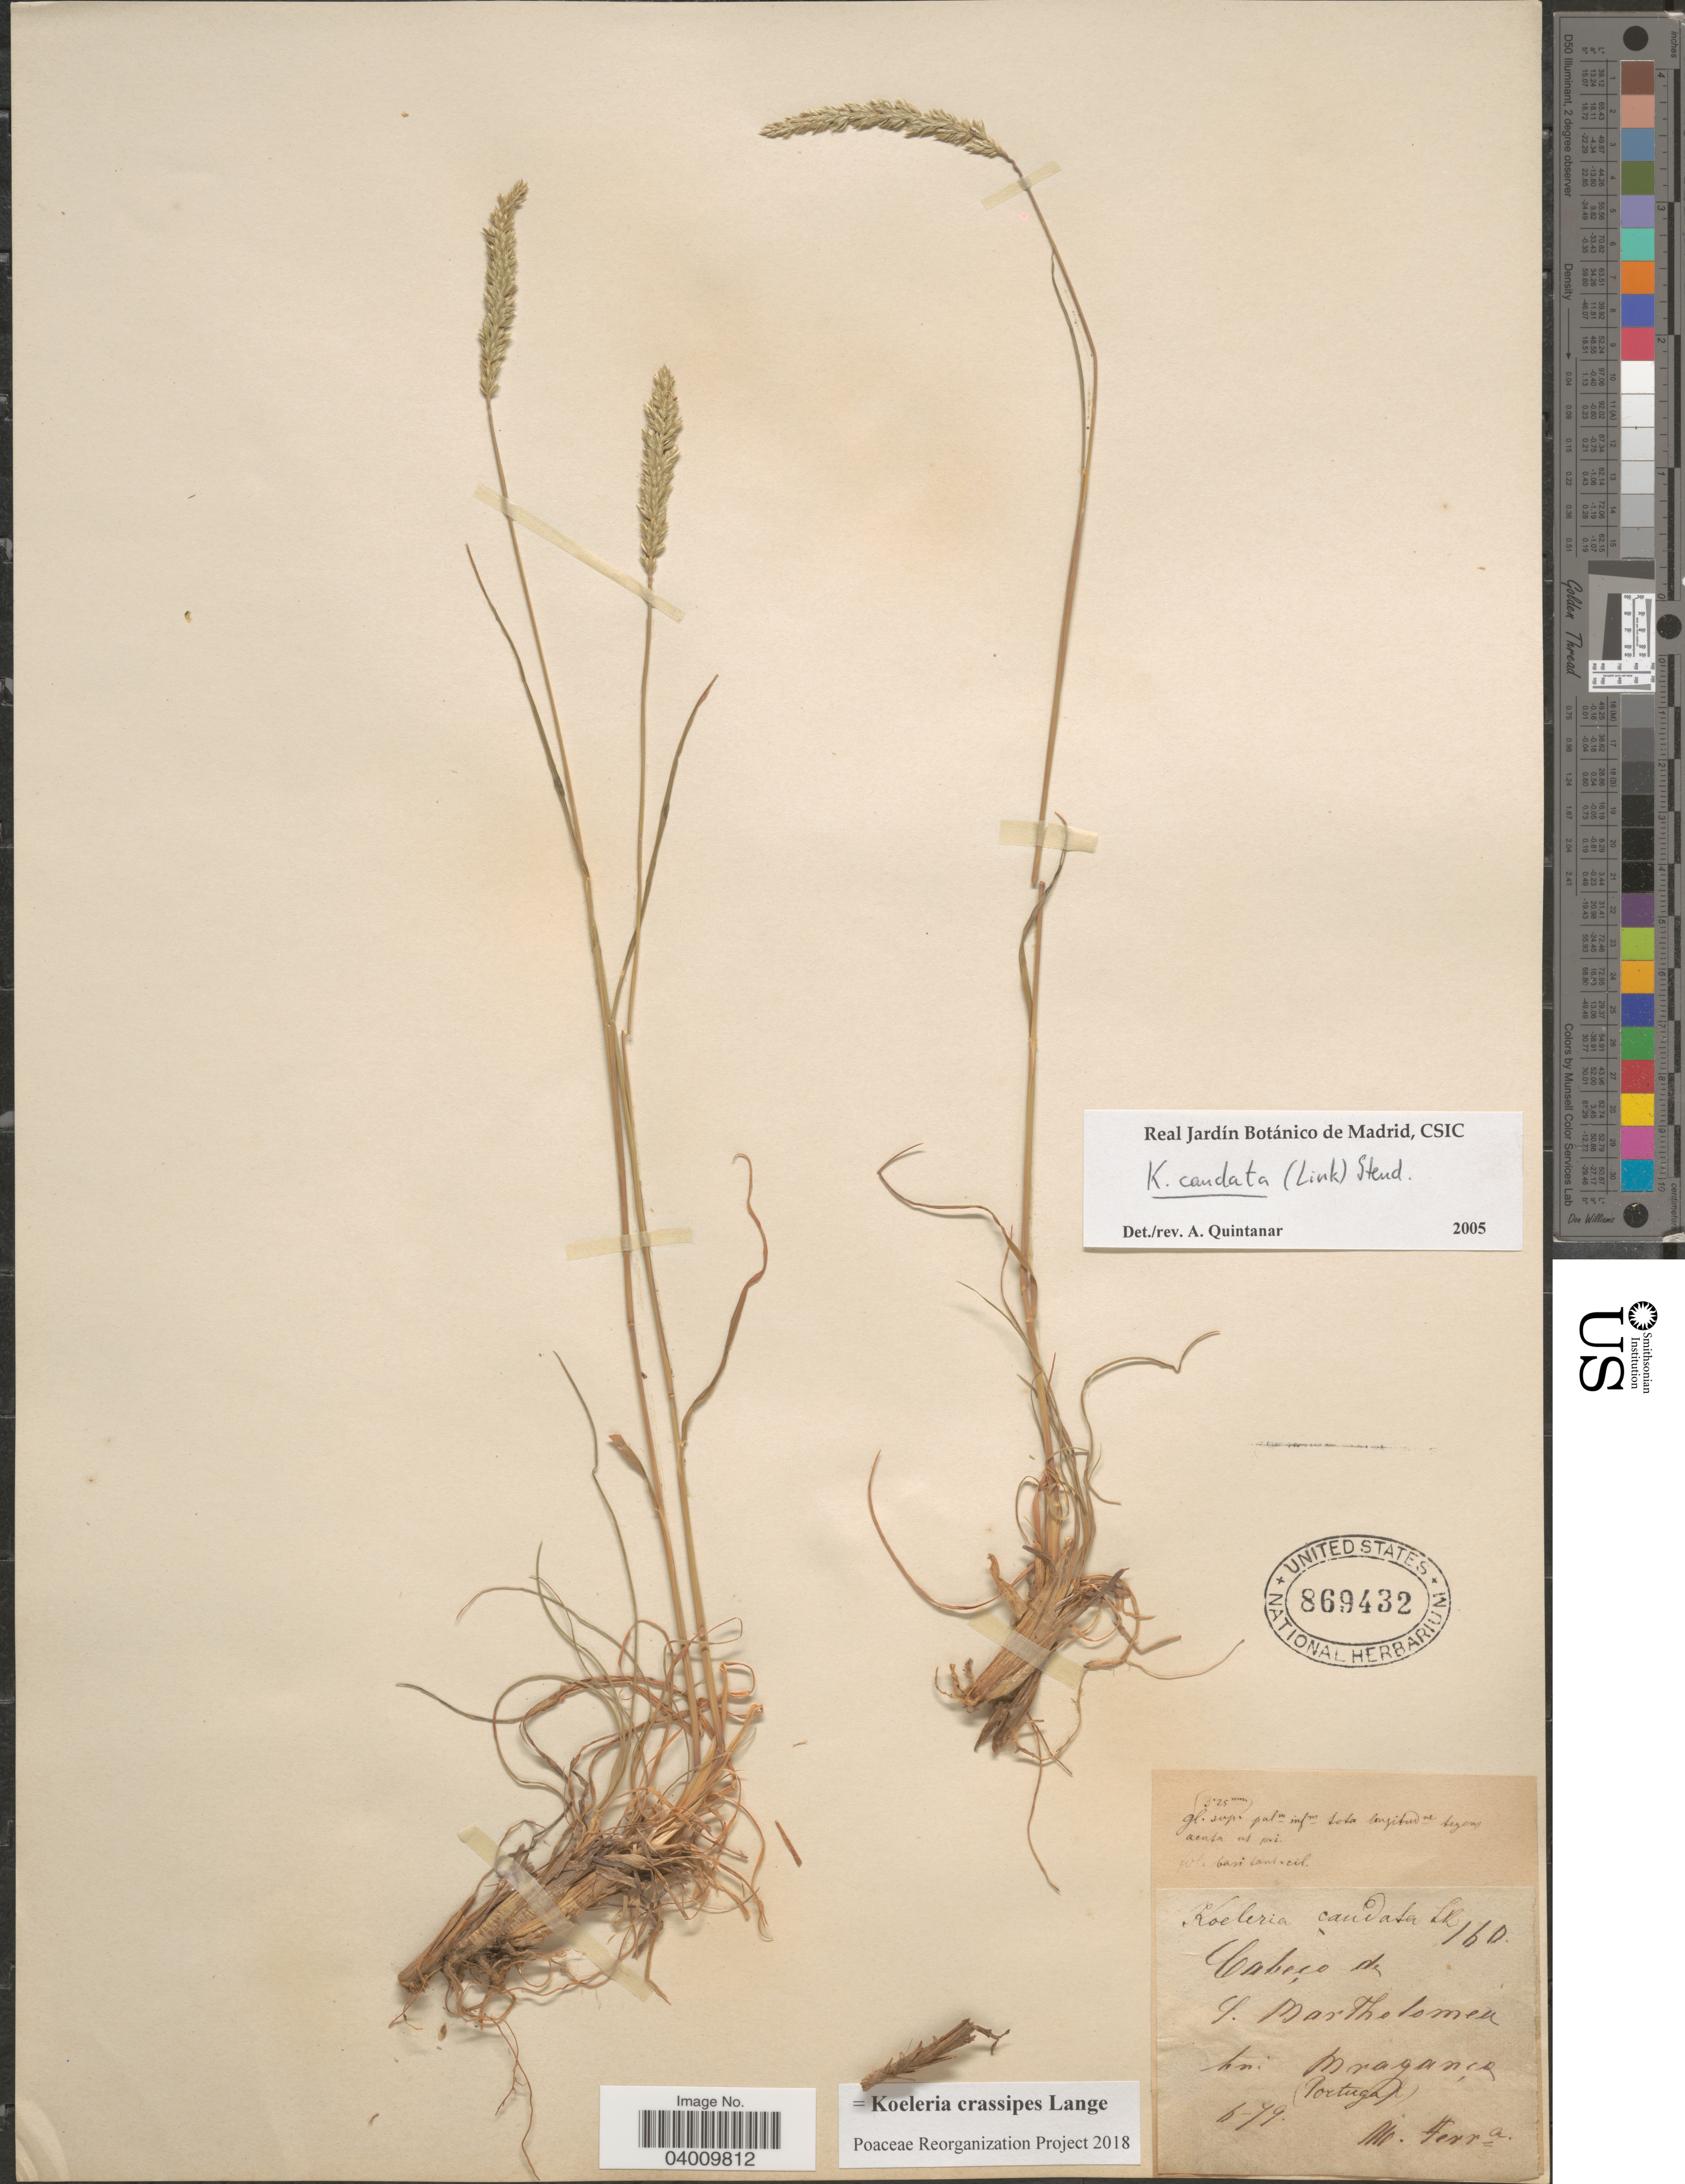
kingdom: Plantae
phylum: Tracheophyta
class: Liliopsida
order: Poales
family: Poaceae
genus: Koeleria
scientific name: Koeleria crassipes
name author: Lange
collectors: M. Ferreira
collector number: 160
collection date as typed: Transcribed d/m/y: /6/79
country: Portugal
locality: Bei Bragança.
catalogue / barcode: US 869432